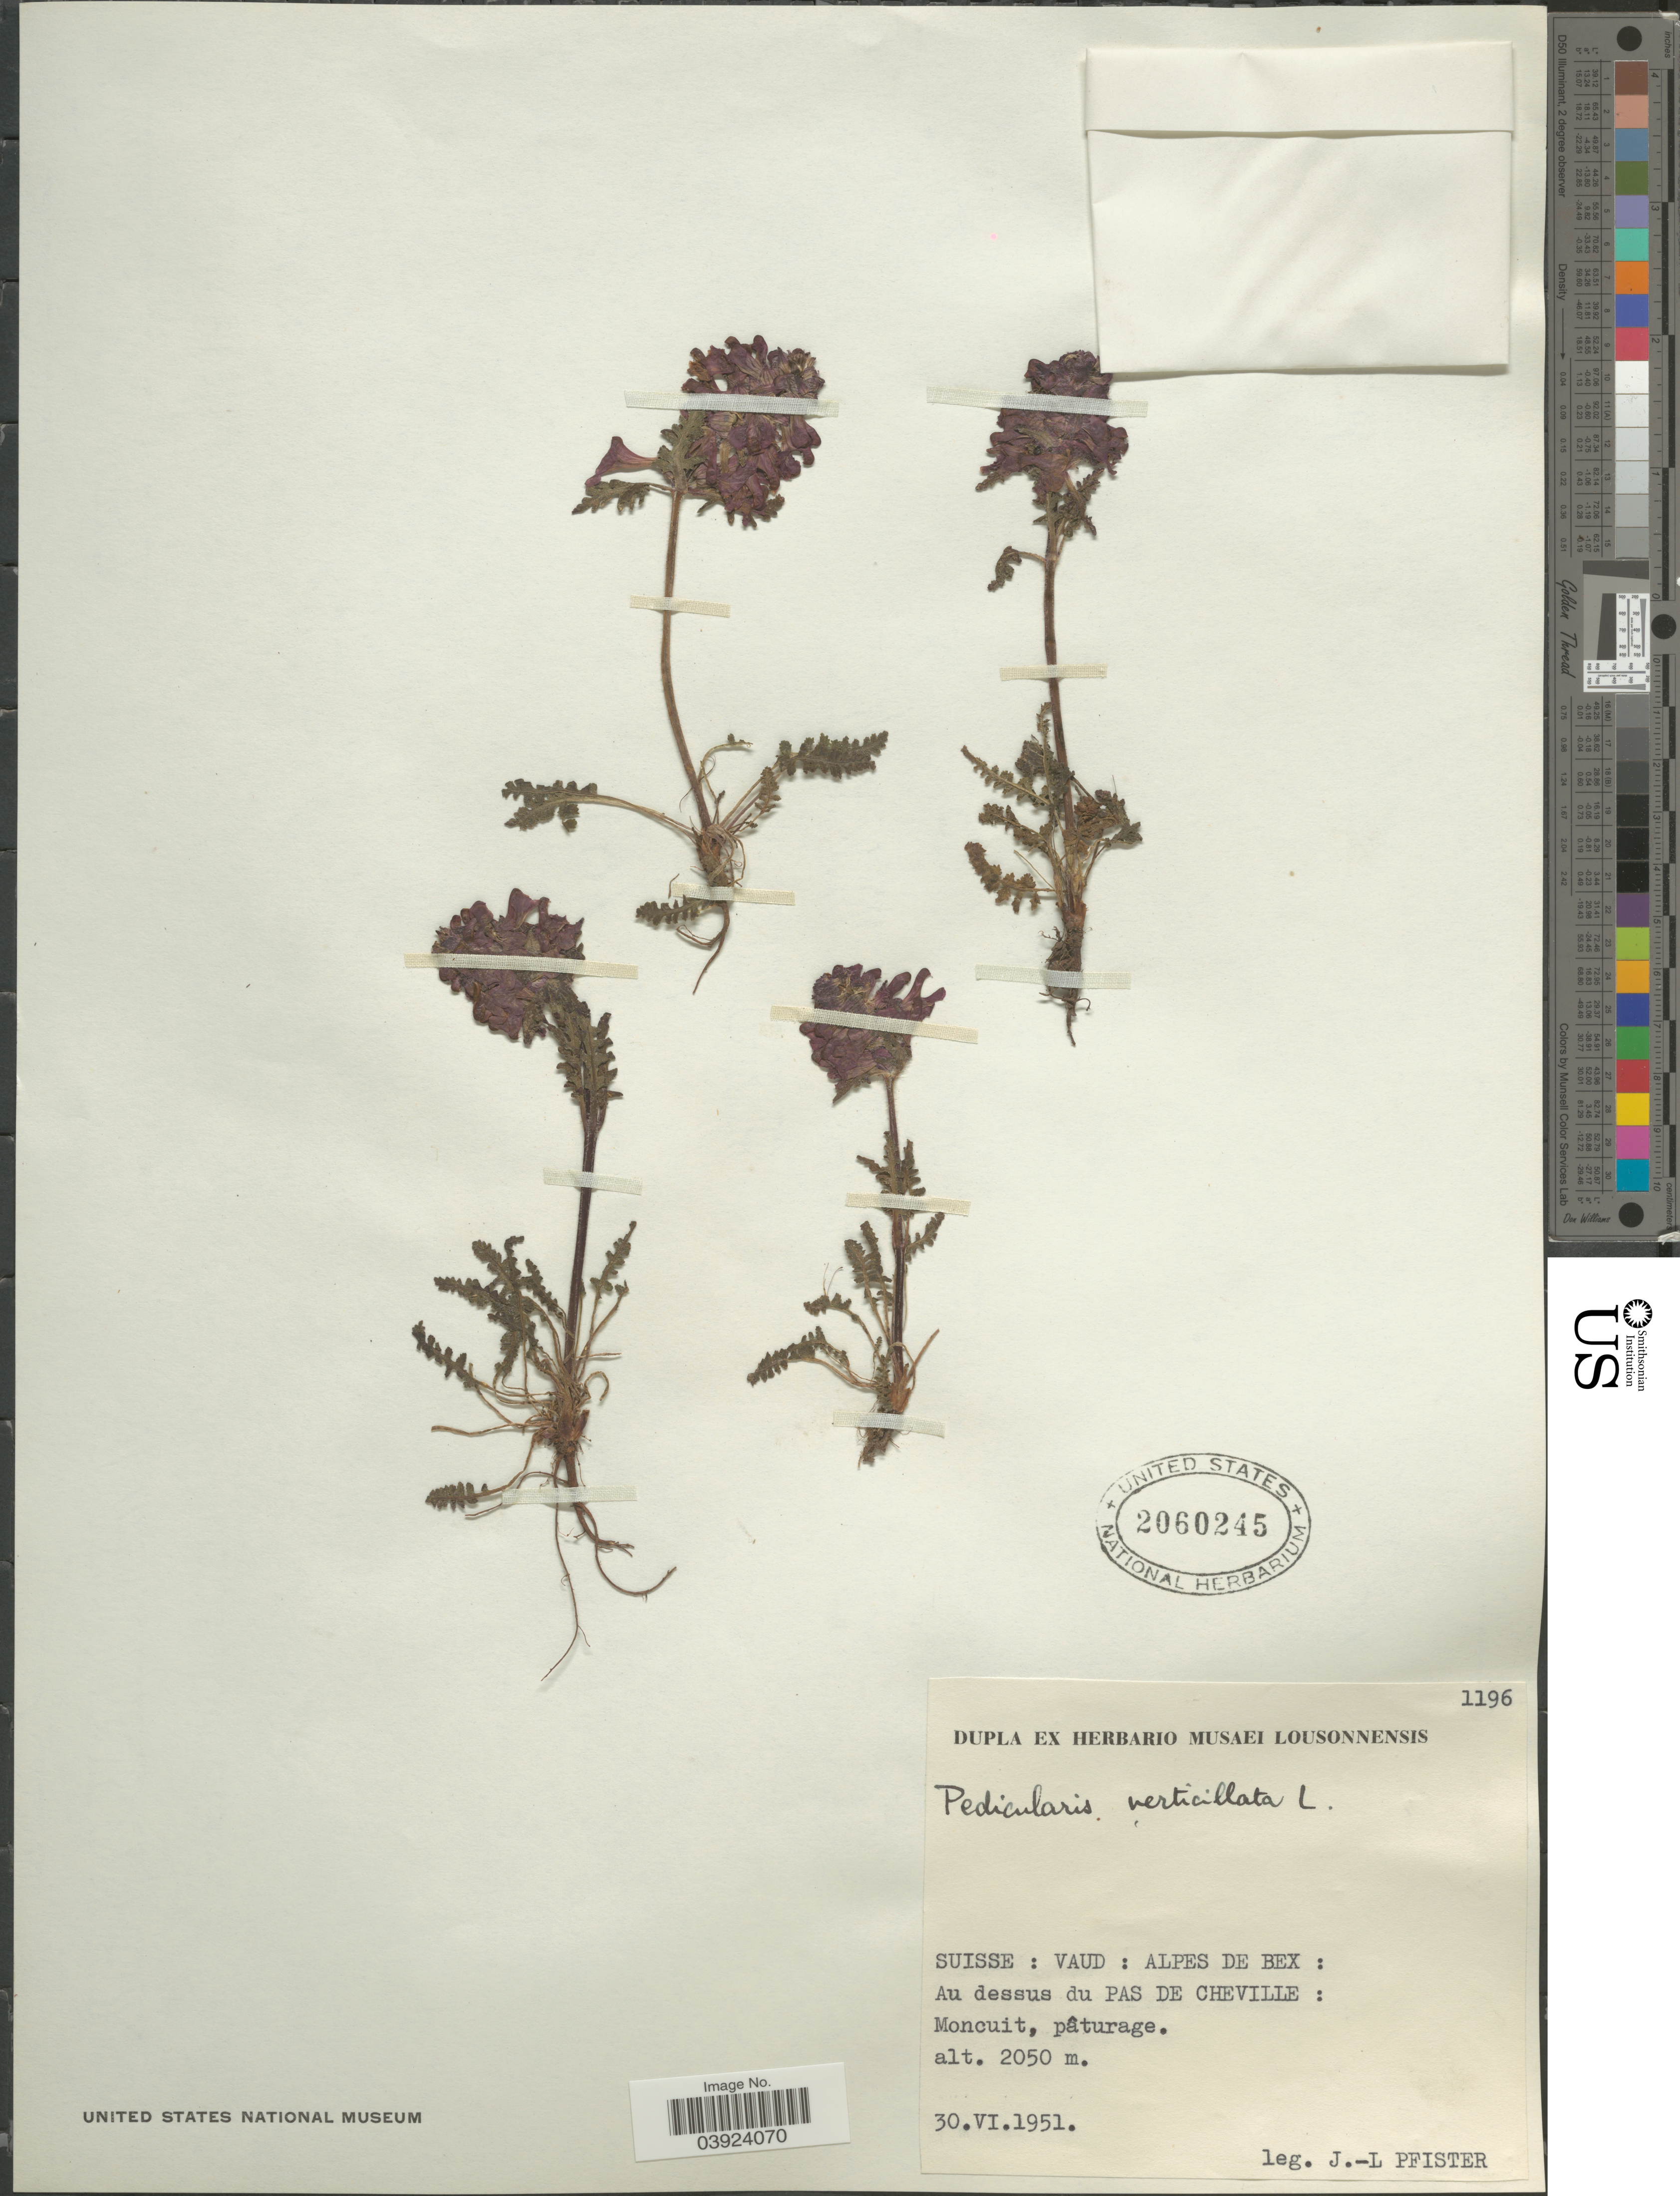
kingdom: Plantae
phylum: Tracheophyta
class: Magnoliopsida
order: Lamiales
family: Orobanchaceae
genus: Pedicularis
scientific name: Pedicularis verticillata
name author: L.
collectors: J. Pfister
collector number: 1196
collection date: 1951-06-30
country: Switzerland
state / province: Vaud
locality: Suisse: Alpes de Bex: Au dessus du pas de Cheville: Moncuit.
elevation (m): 2050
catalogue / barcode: US 2060245